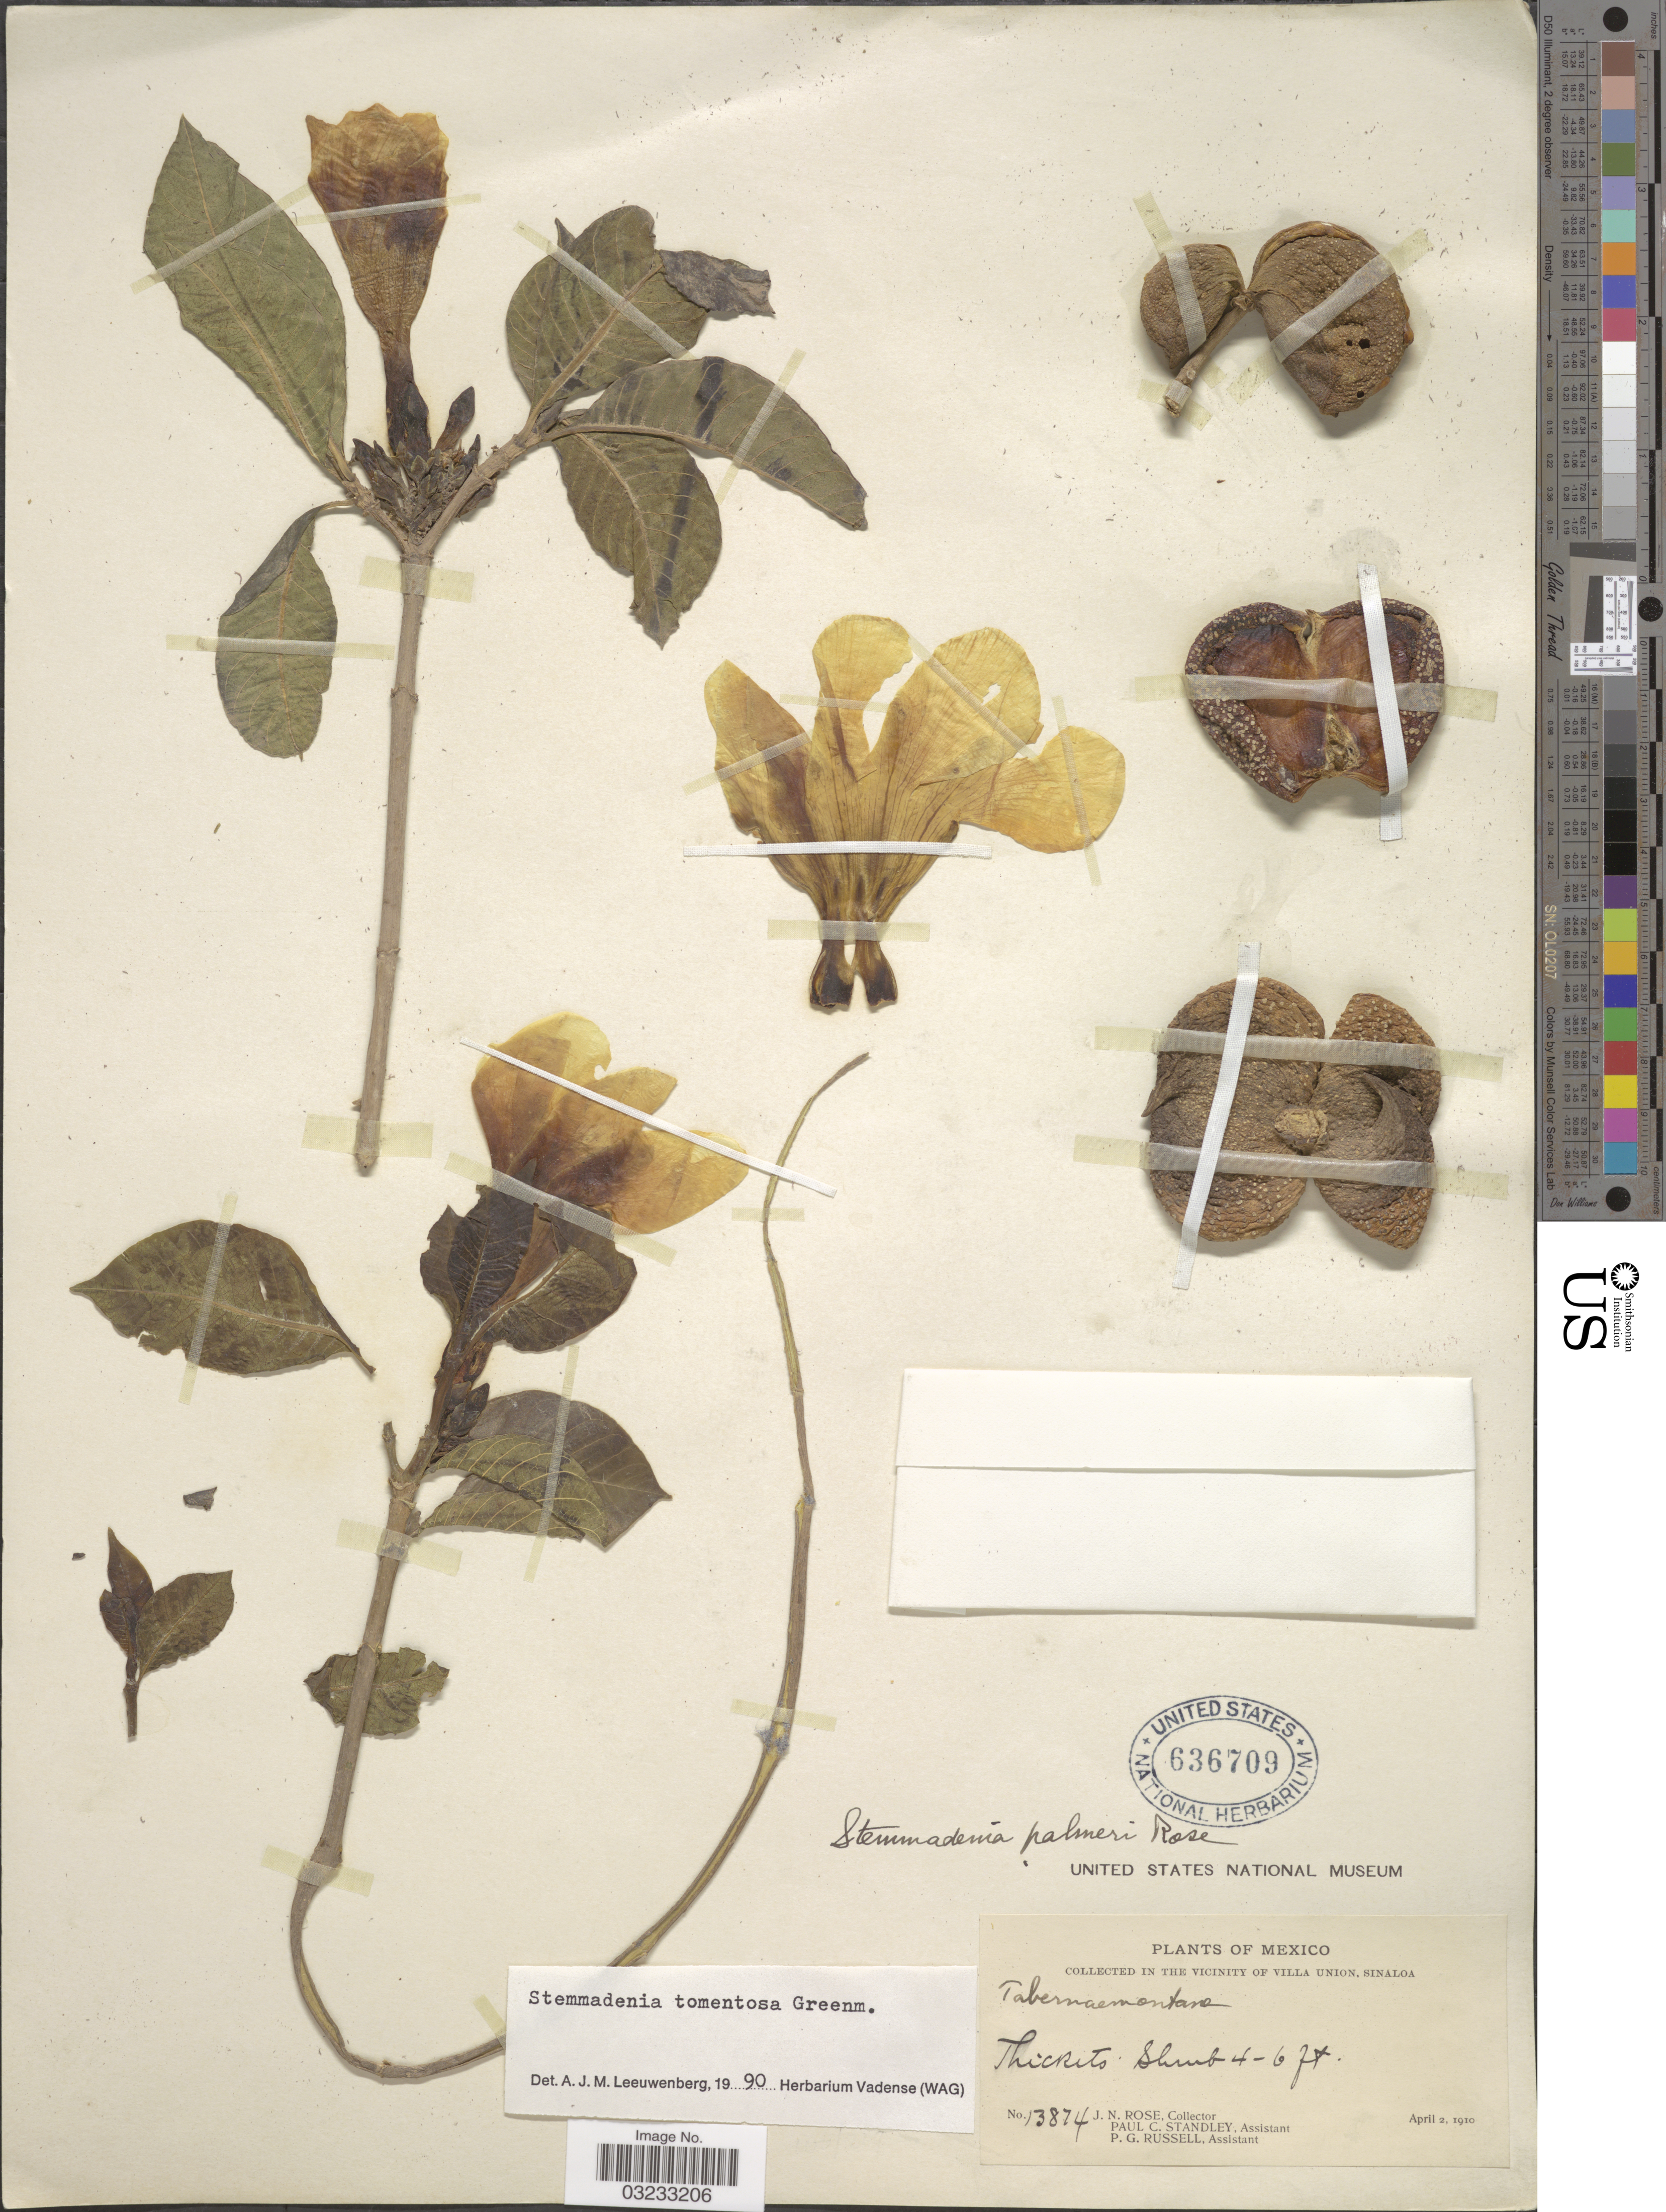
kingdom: Plantae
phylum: Tracheophyta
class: Magnoliopsida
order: Gentianales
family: Apocynaceae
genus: Stemmadenia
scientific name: Stemmadenia tomentosa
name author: Greenm.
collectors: J. N. Rose, P. C. Standley & P. G. Russell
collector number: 13874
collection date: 1910-04-02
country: Mexico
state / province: Sinaloa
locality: In the Vicinity of Villa Union.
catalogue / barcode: US 636709